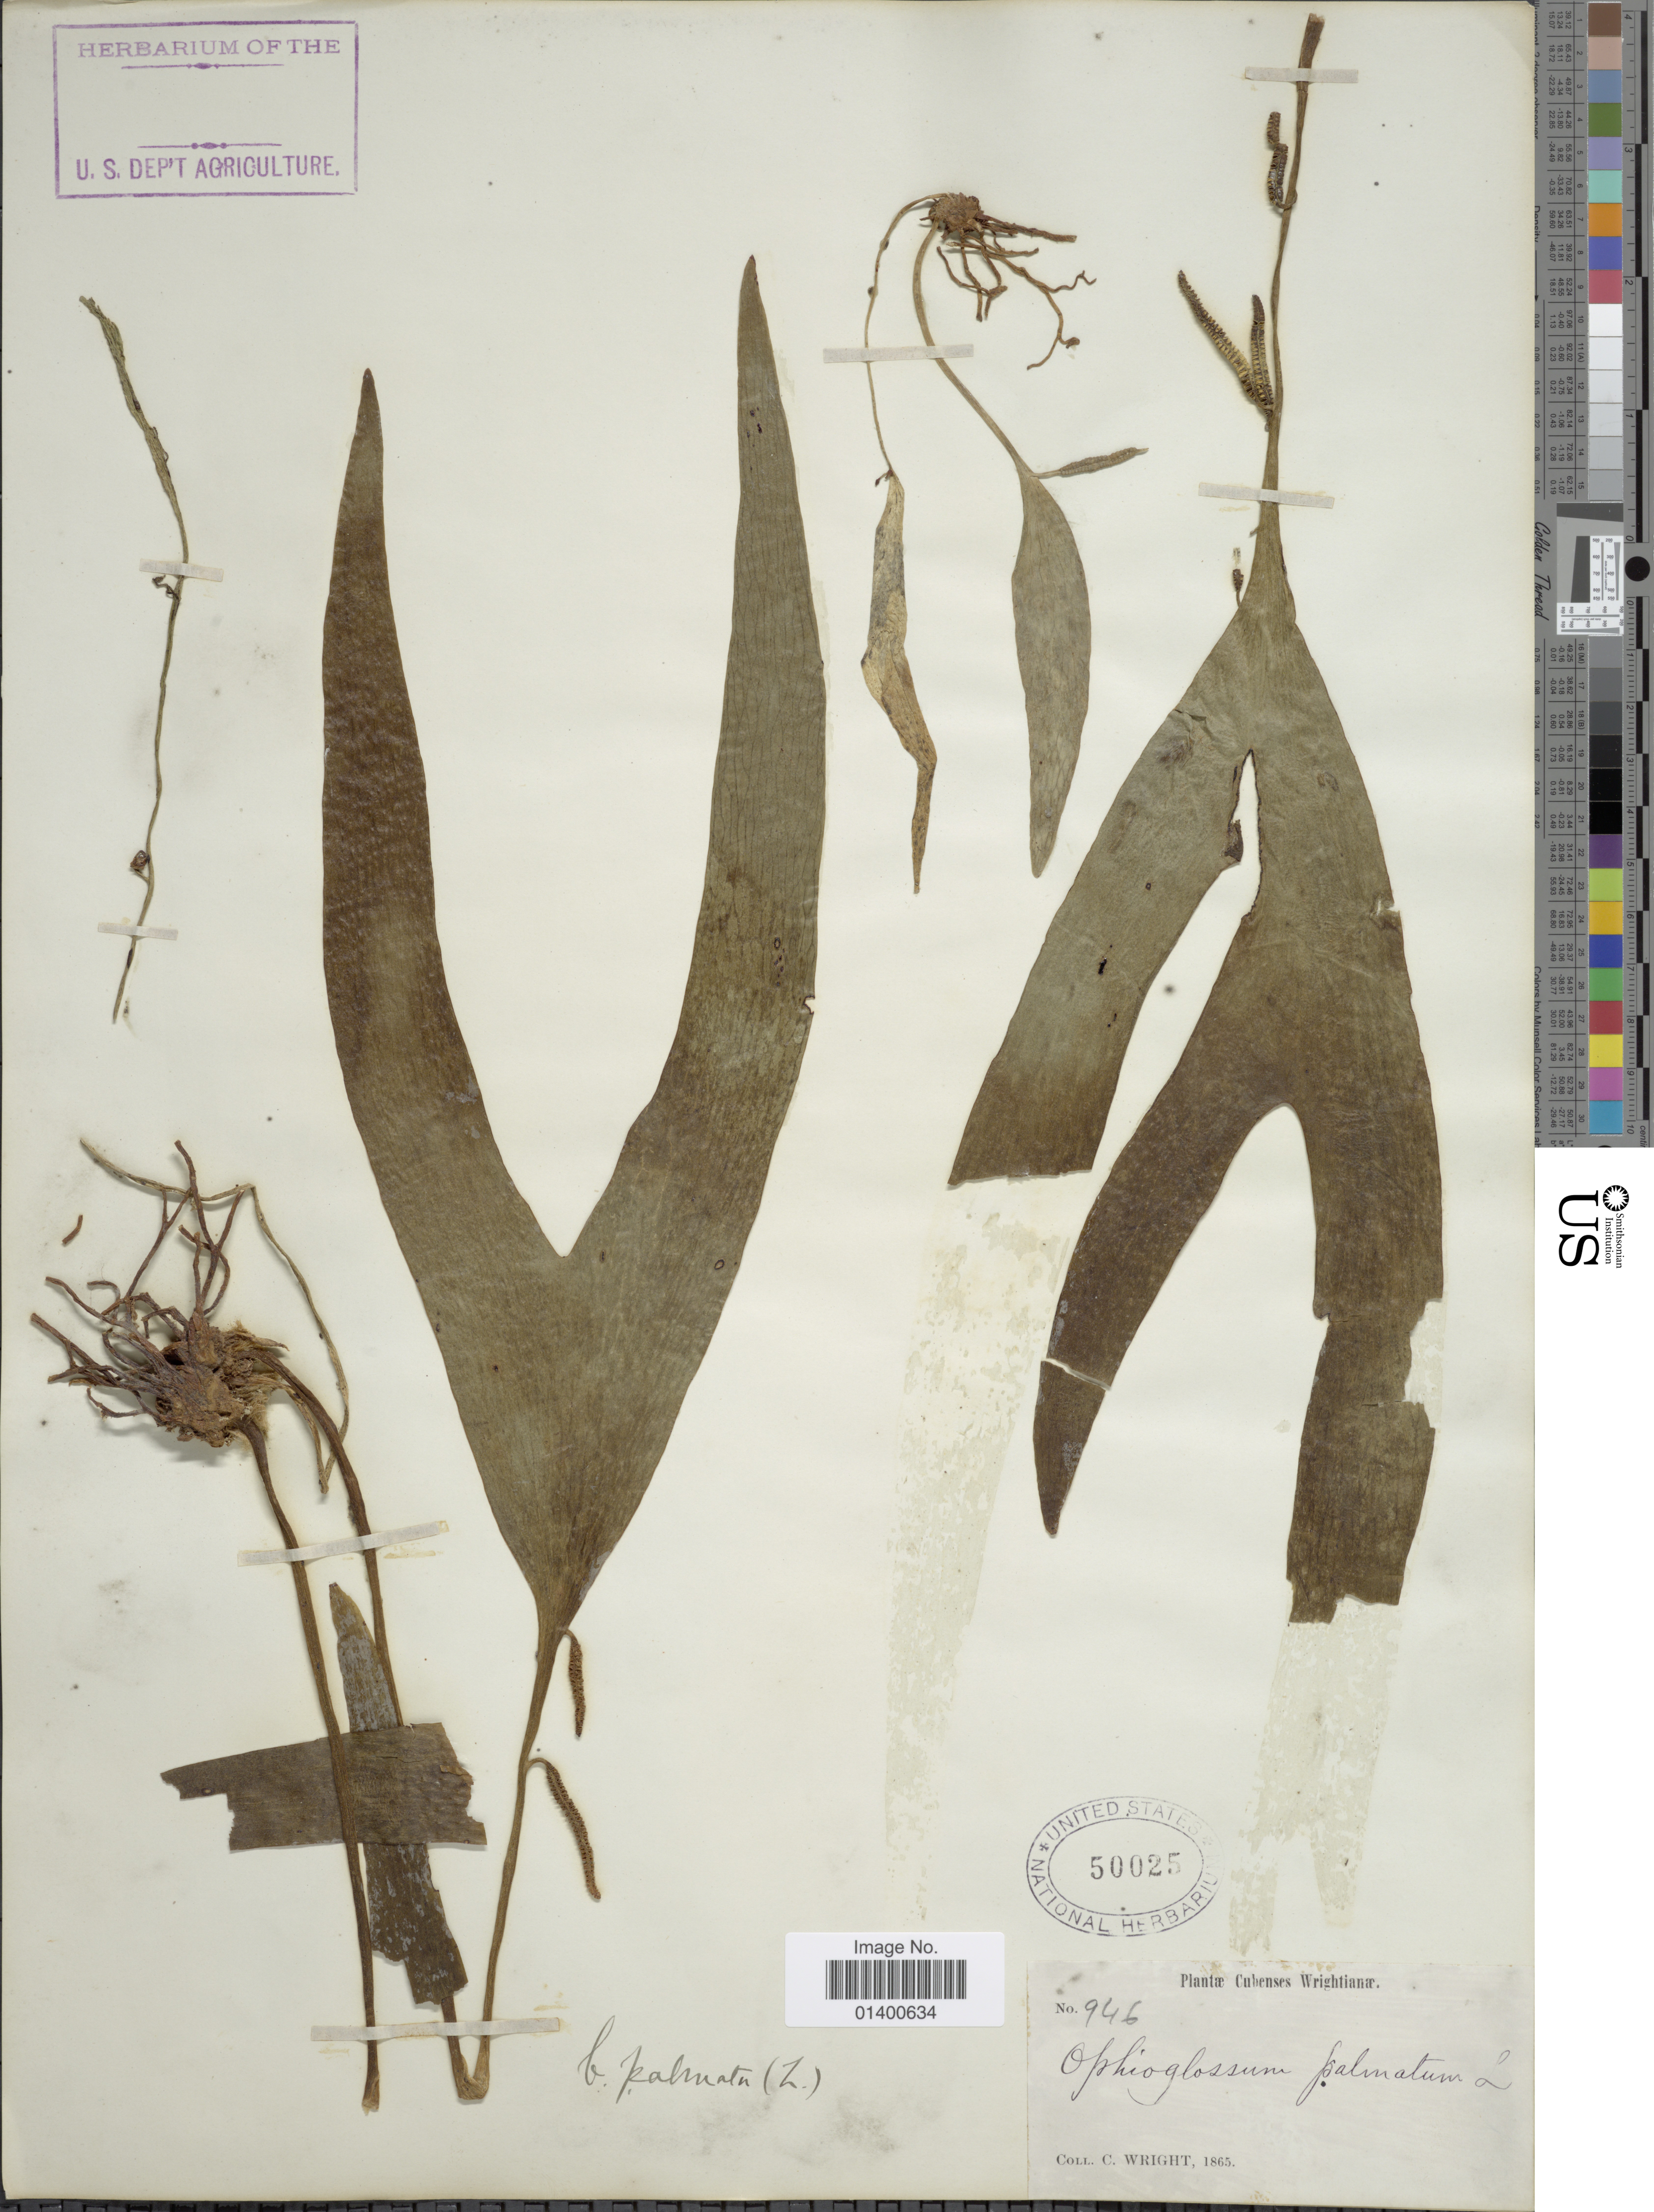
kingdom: Plantae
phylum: Tracheophyta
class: Polypodiopsida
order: Ophioglossales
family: Ophioglossaceae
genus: Cheiroglossa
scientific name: Cheiroglossa palmata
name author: (L.) C. Presl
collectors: C. Wright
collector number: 946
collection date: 1865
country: Cuba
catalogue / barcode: US 50025